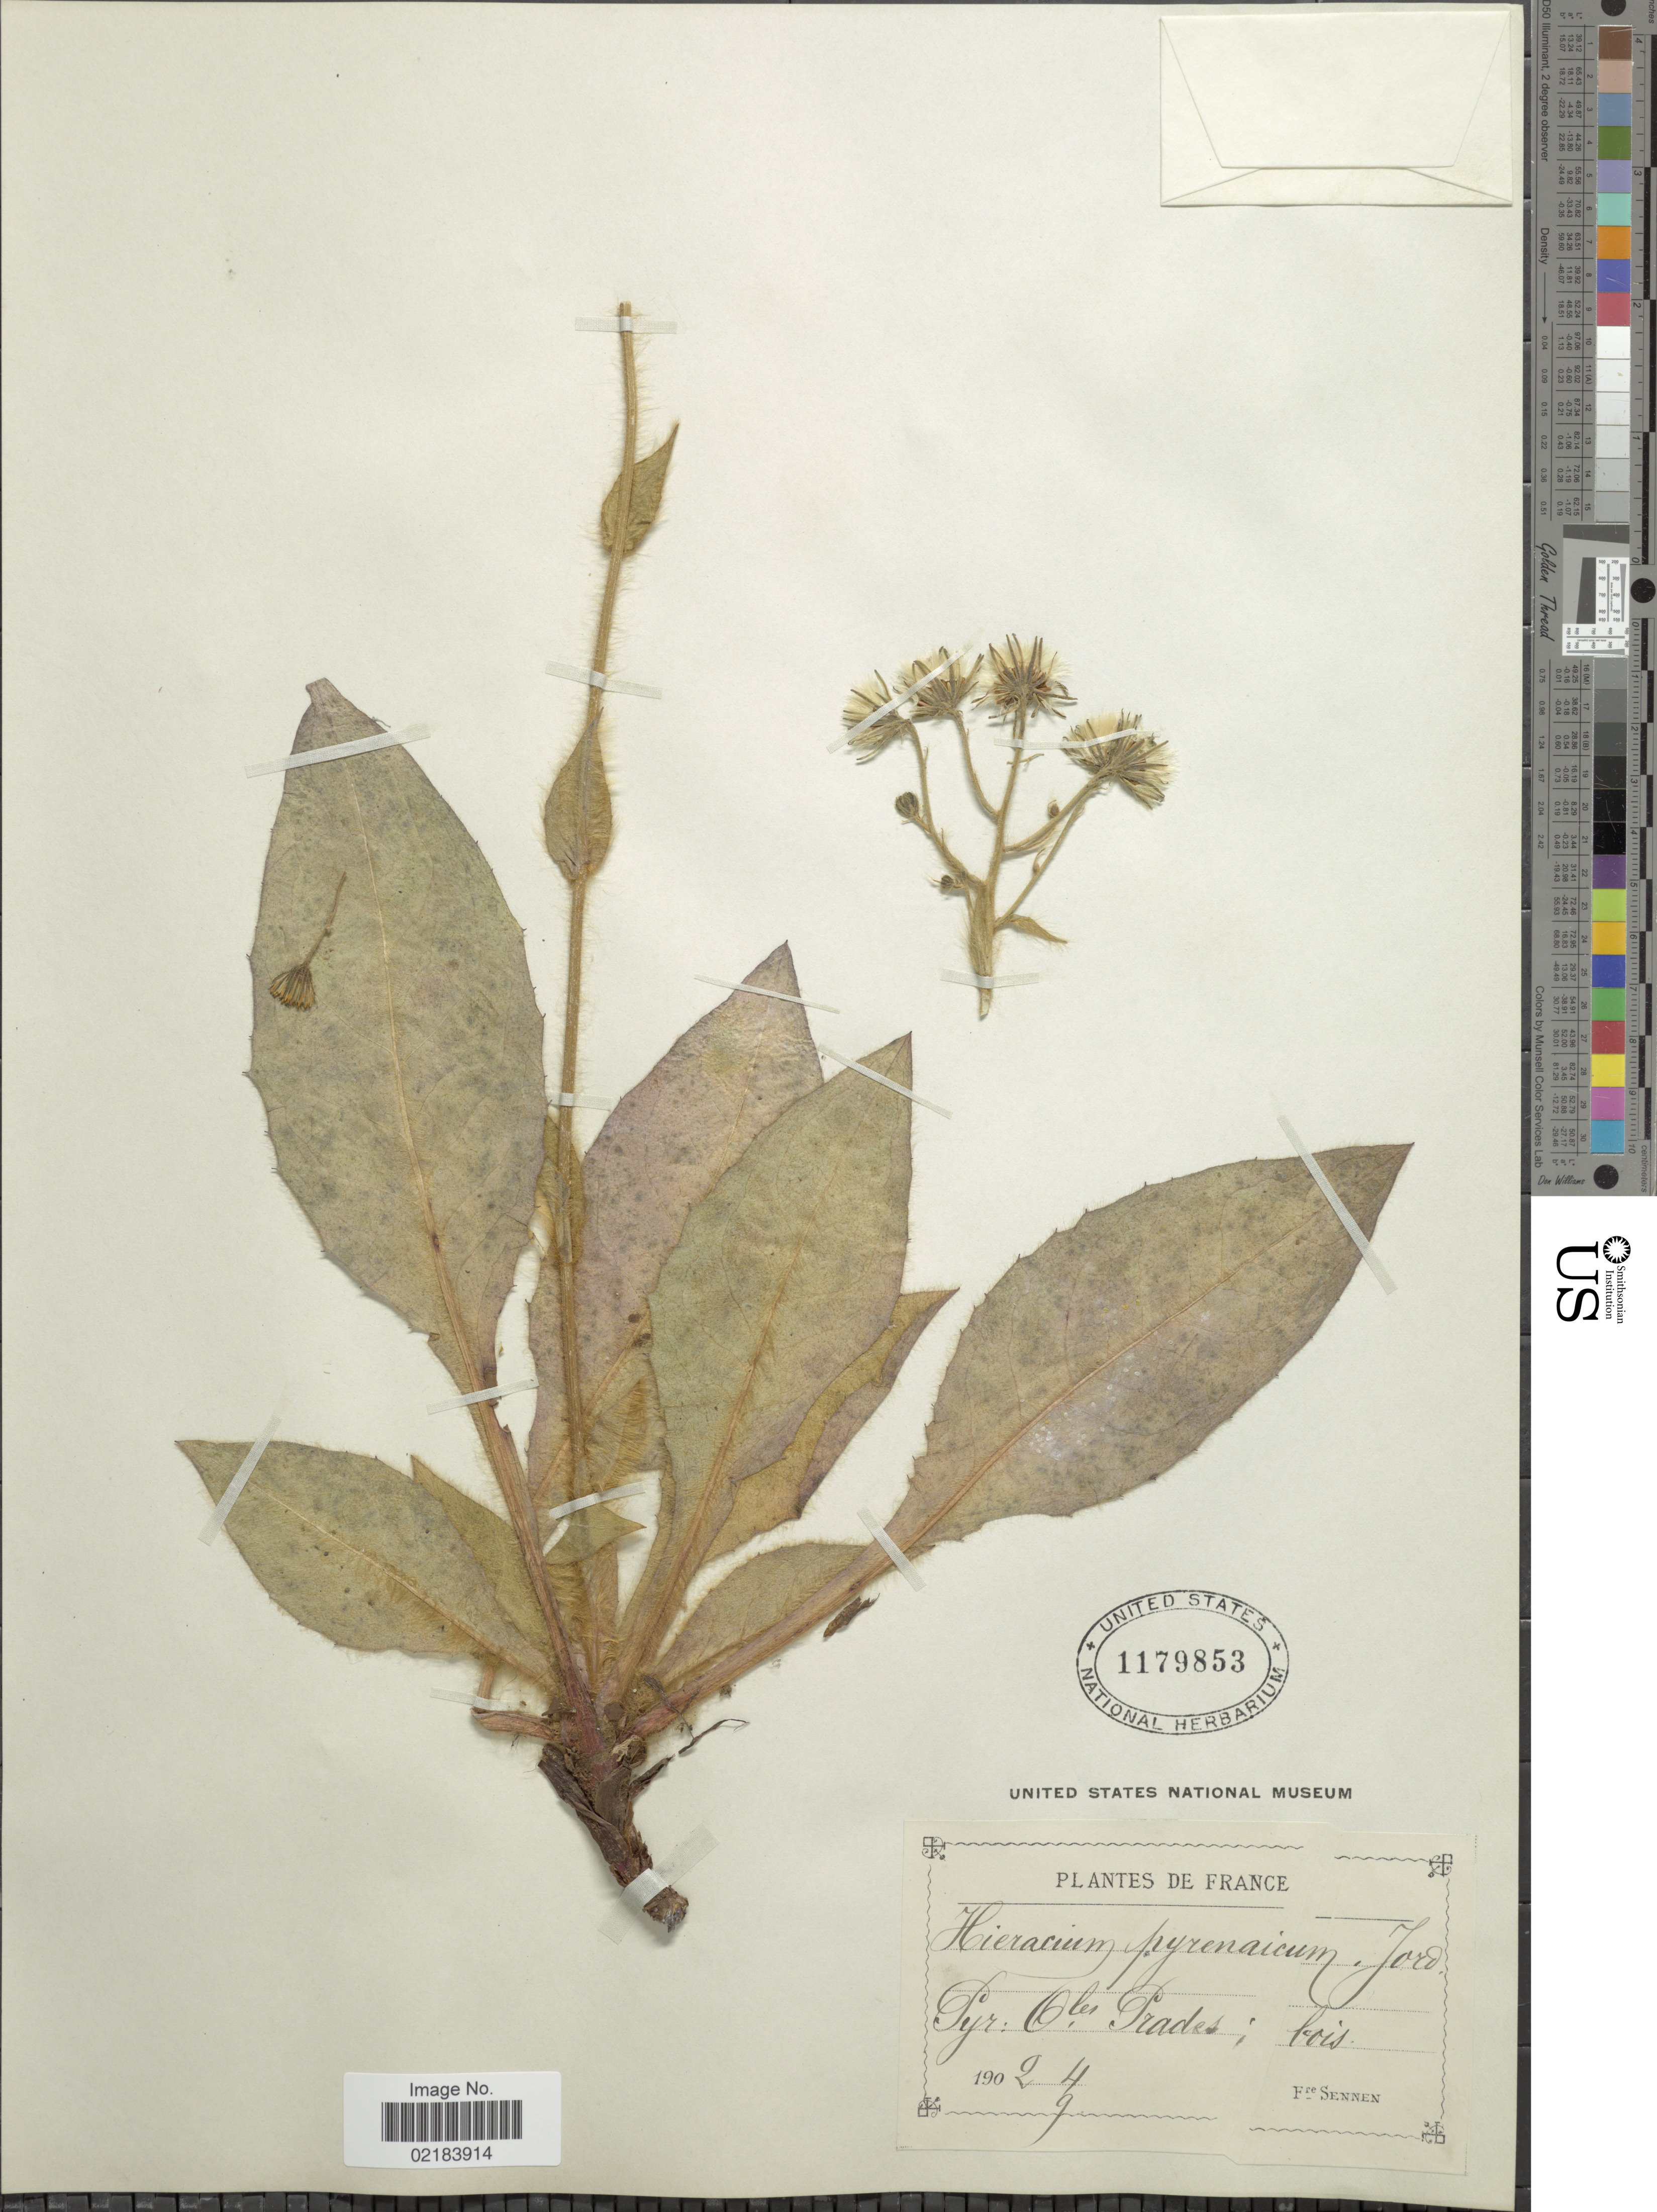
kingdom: Plantae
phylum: Tracheophyta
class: Magnoliopsida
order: Asterales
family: Asteraceae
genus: Hieracium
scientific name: Hieracium nobile subsp. nobile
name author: Gren. & Godr.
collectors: E. Sennen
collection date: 1902-09-04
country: France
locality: Pyr. Oles Prades bois [interpreted]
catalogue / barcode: US 1179853